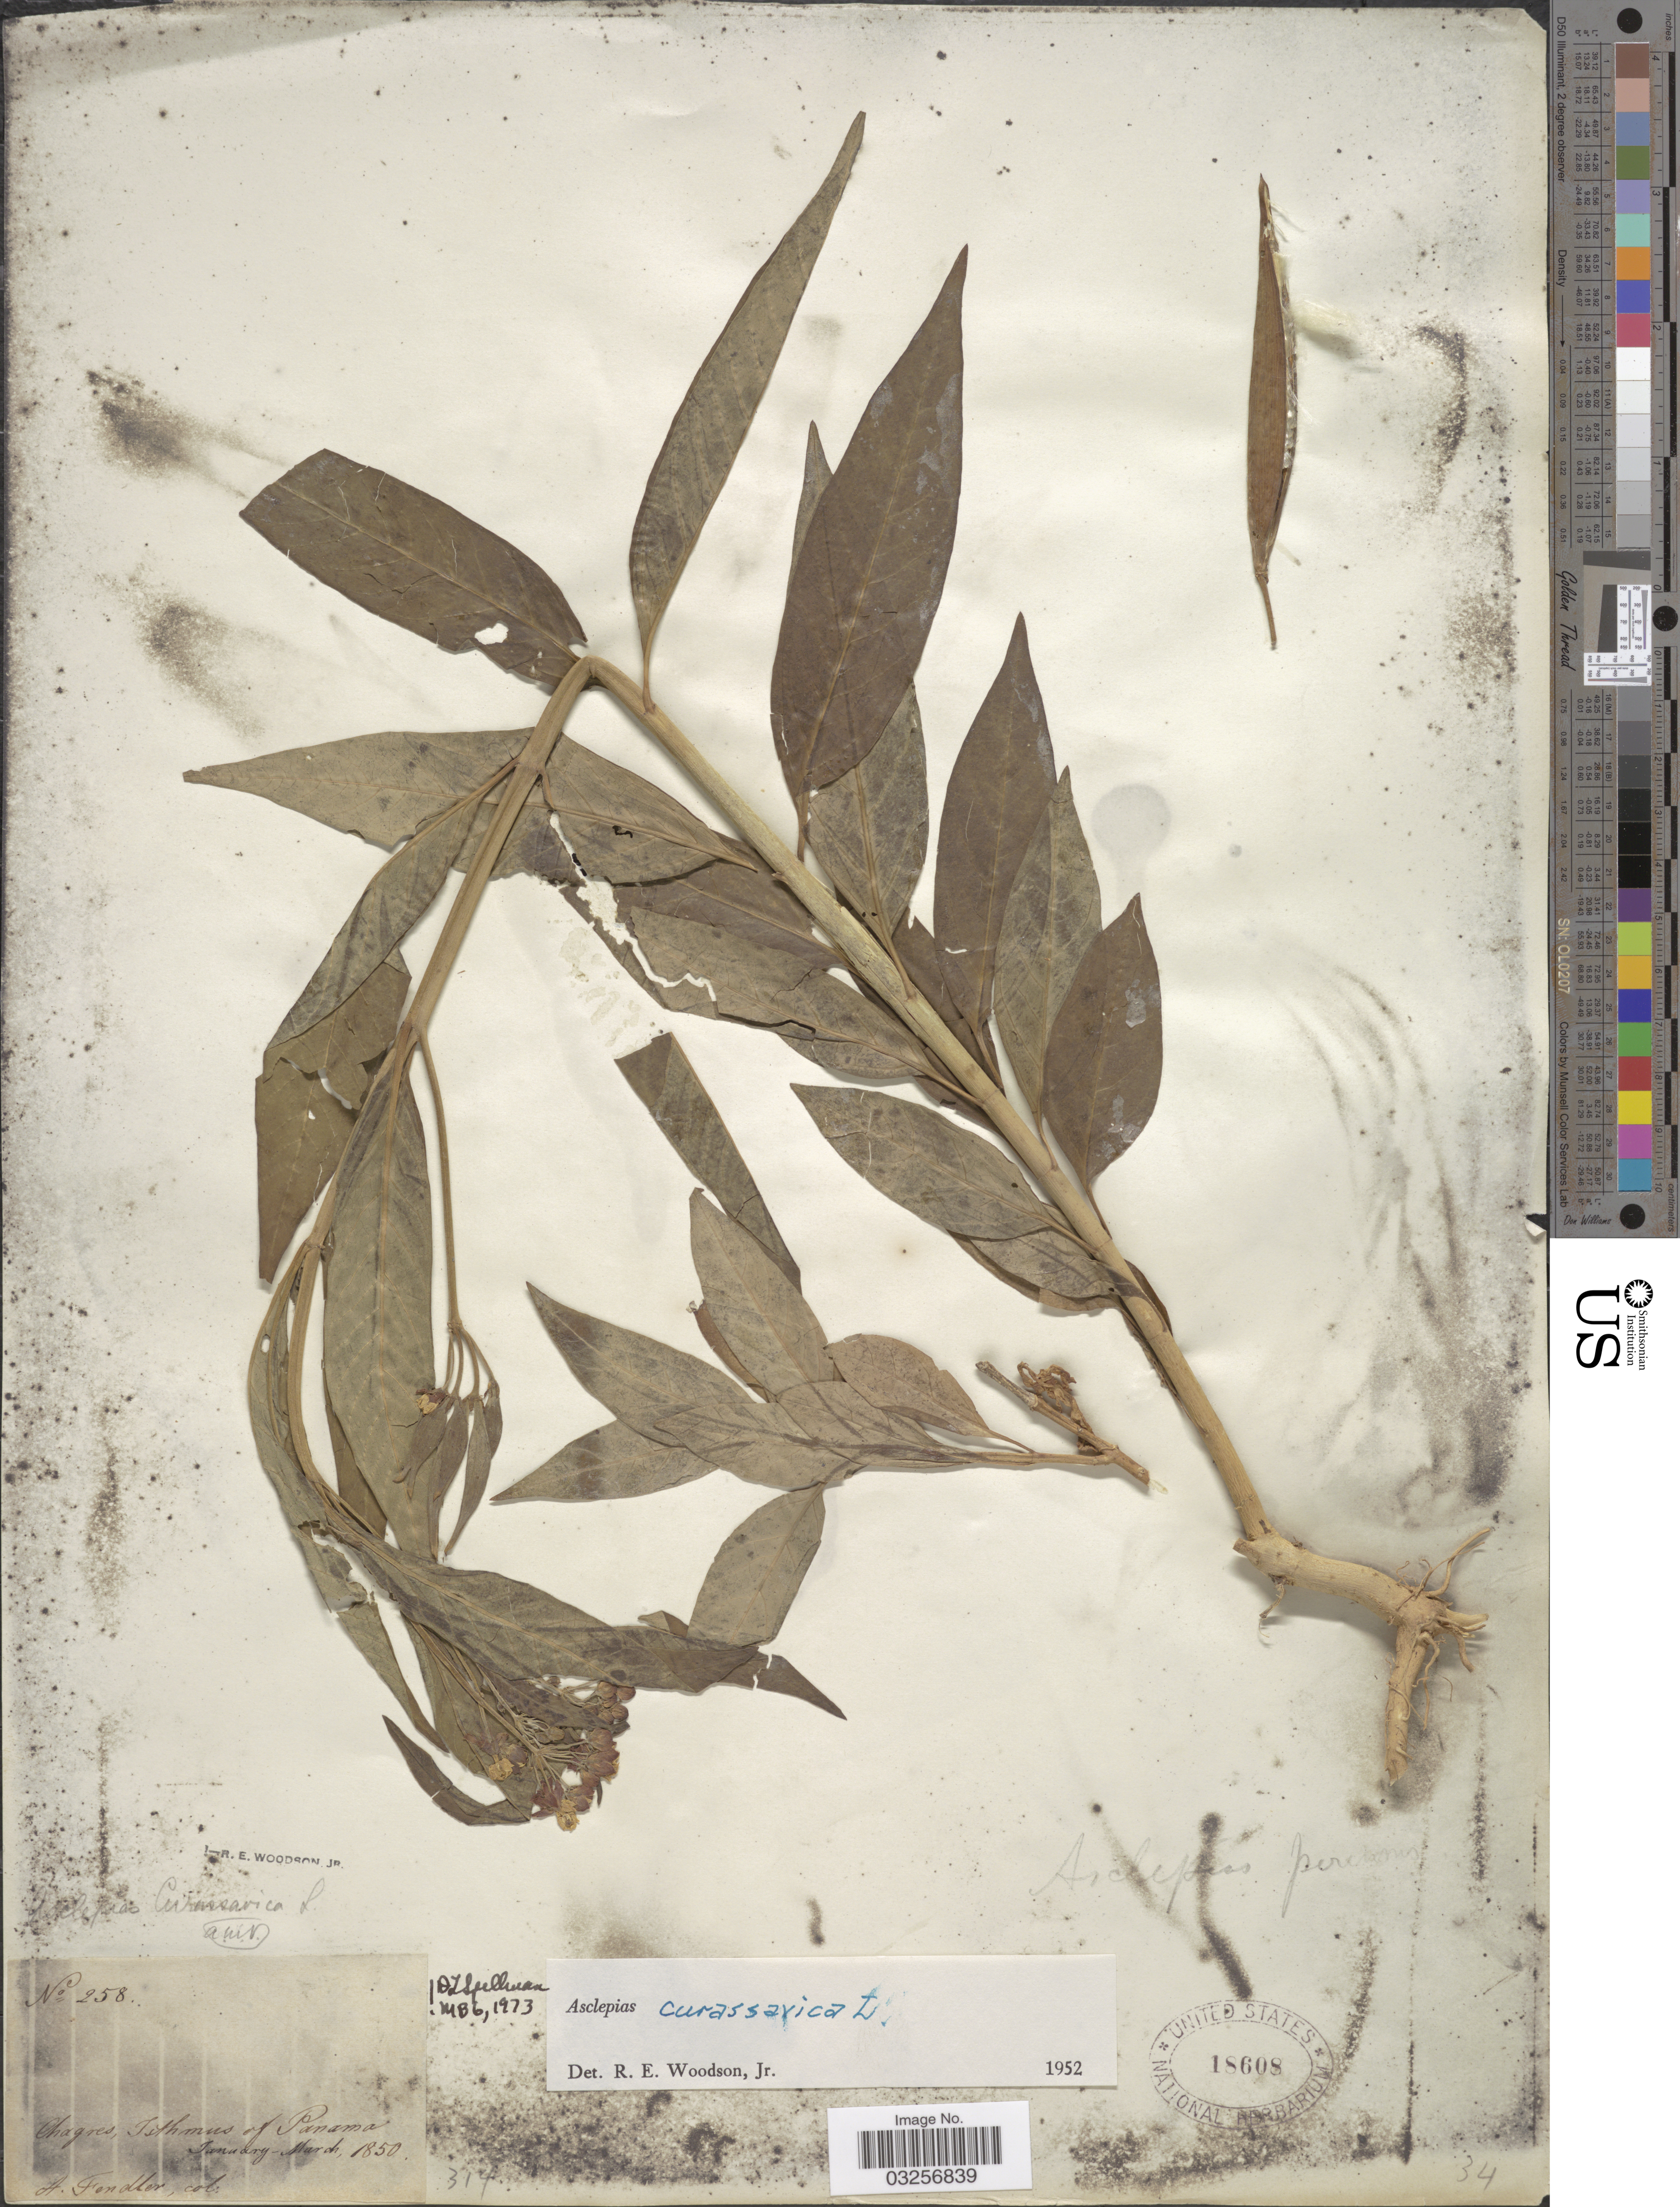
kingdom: Plantae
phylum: Tracheophyta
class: Magnoliopsida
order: Gentianales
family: Apocynaceae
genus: Asclepias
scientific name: Asclepias curassavica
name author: L.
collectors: A. Fendler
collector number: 258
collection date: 1850-01/1850-03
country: Panama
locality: Chagres, Isthmus of Panama.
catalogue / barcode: US 18608